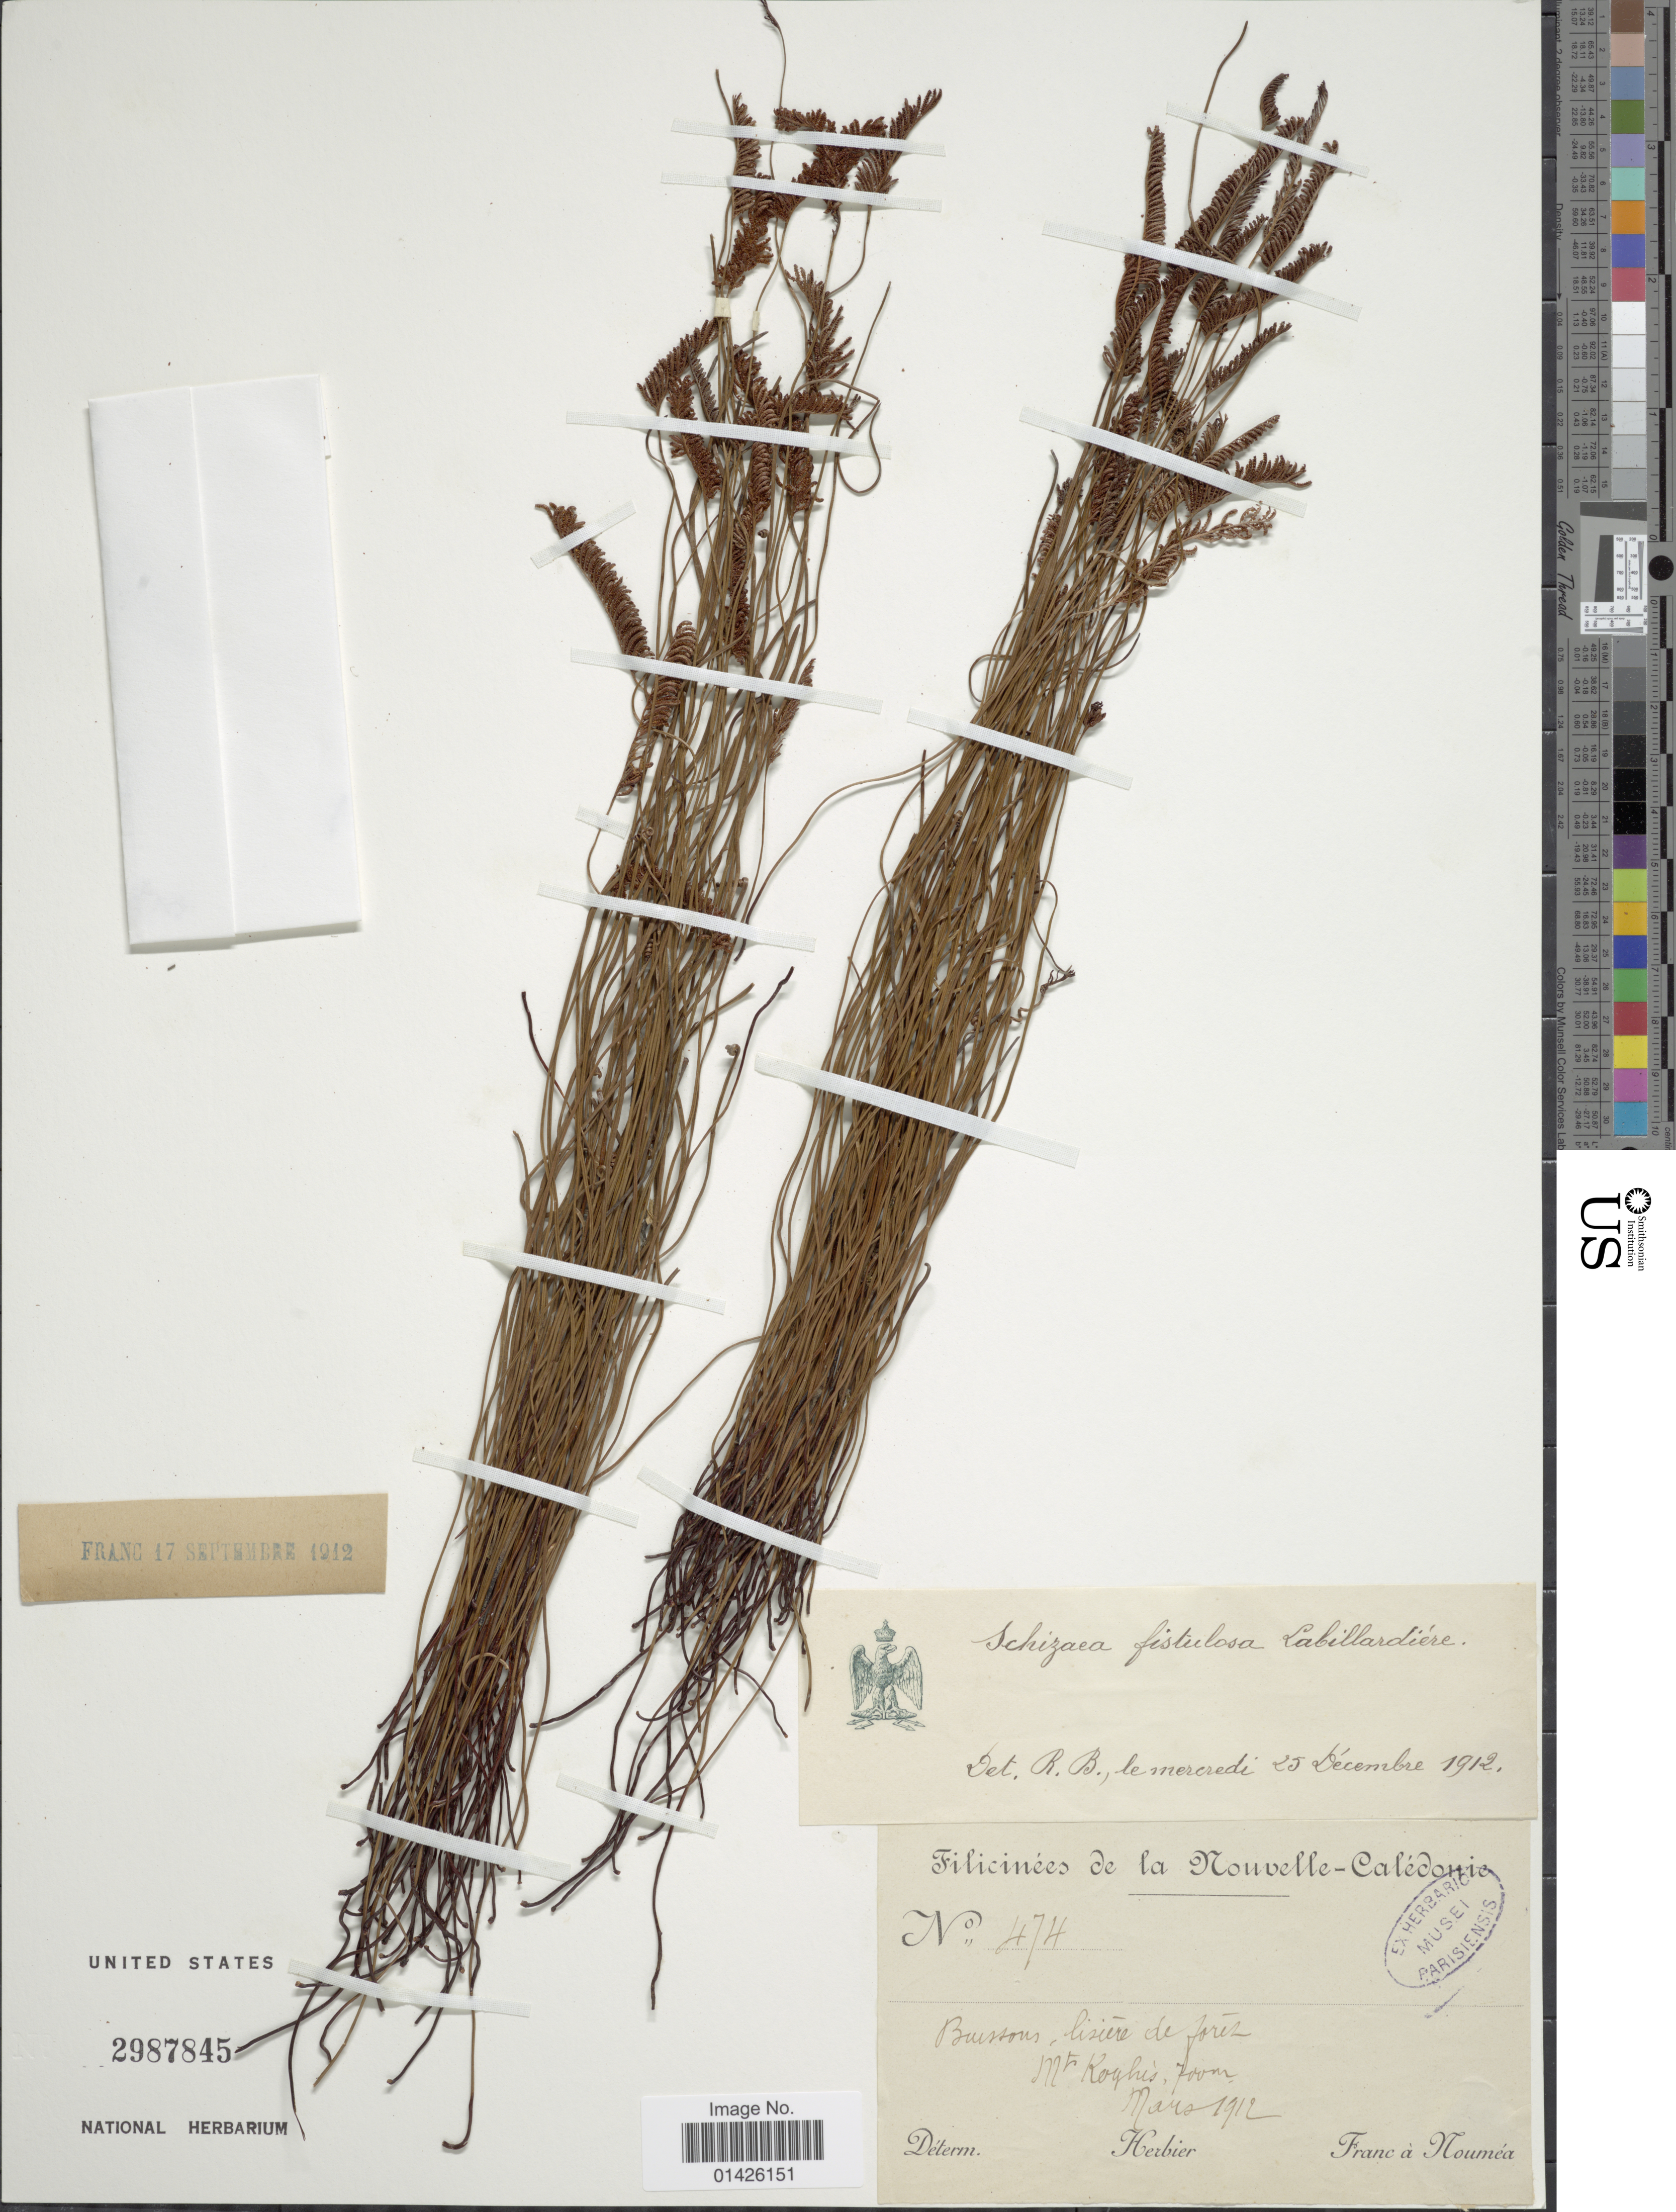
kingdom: Plantae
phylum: Tracheophyta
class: Polypodiopsida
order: Schizaeales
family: Schizaeaceae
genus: Schizaea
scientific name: Schizaea fistulosa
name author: Labill.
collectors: Franc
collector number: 474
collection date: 1912-03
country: New Caledonia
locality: Buissons, lisiere de forêt Mt Koghis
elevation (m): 700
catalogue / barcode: US 2987845